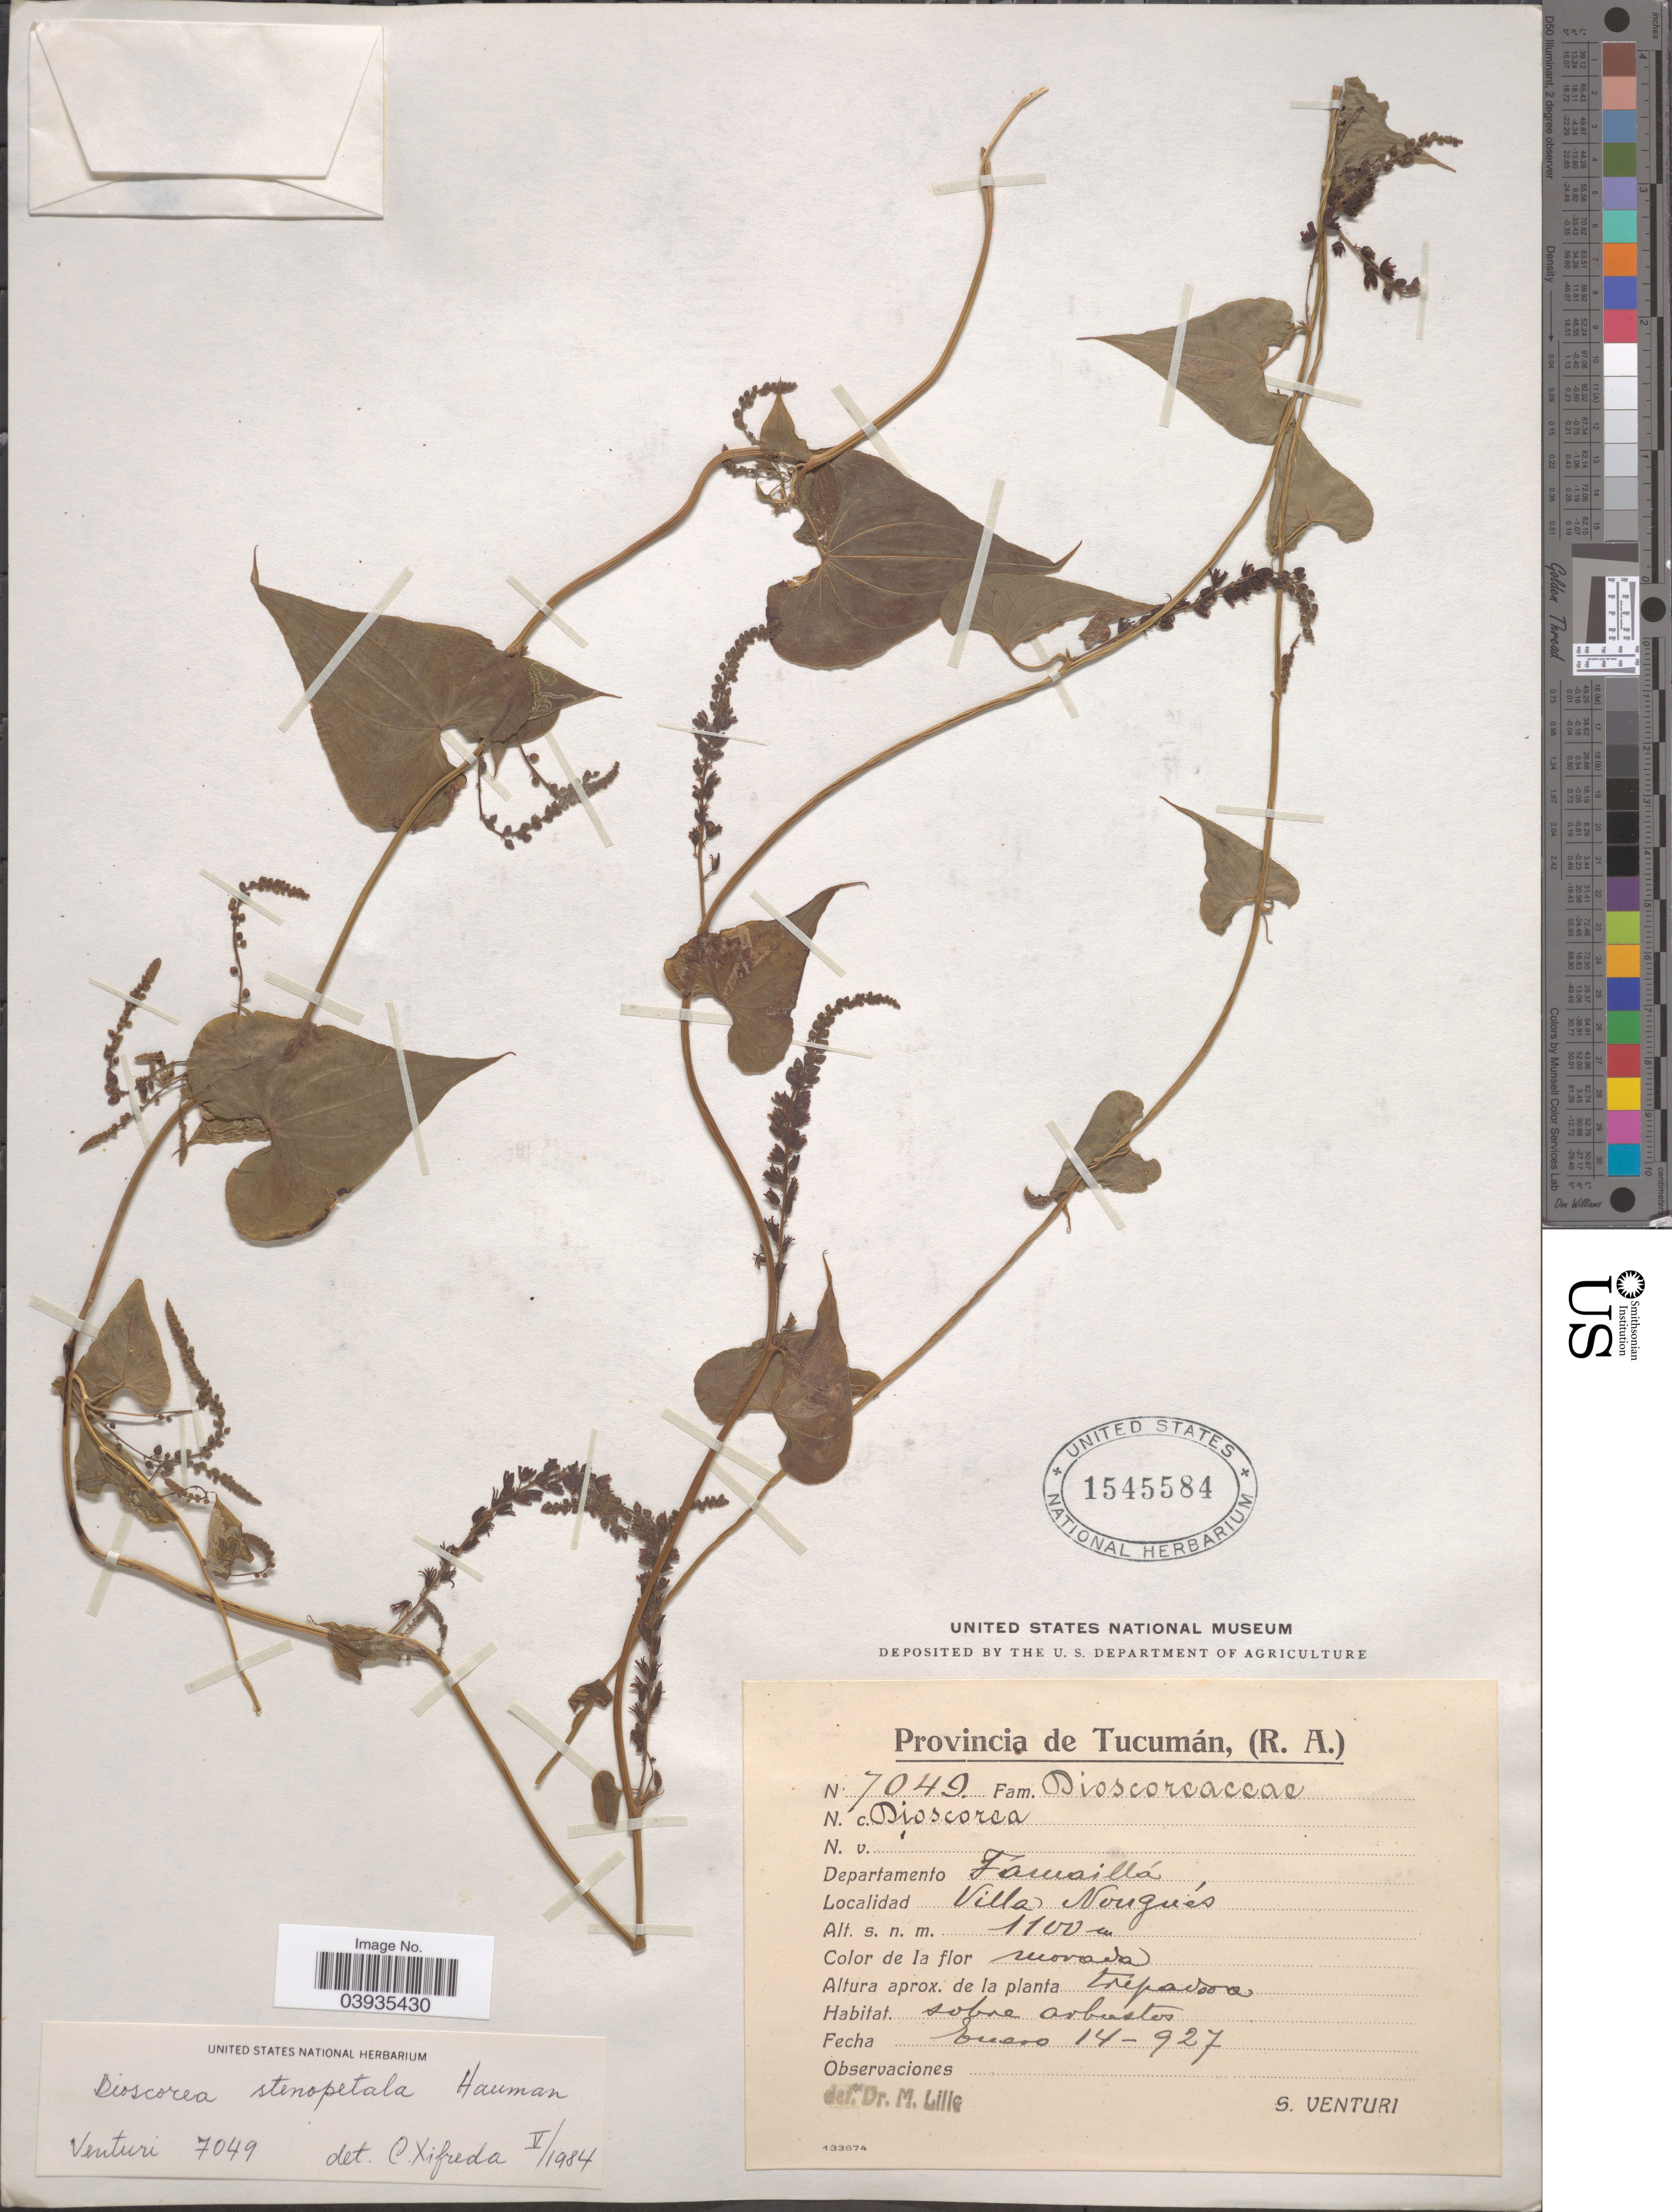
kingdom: Plantae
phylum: Tracheophyta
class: Liliopsida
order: Dioscoreales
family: Dioscoreaceae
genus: Dioscorea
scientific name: Dioscorea stenopetala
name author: Hauman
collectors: S. Venturi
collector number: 7049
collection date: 1927-01-14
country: Argentina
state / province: Tucuman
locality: Departamento Famaillá. Villa Nougués.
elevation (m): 1100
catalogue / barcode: US 1545584